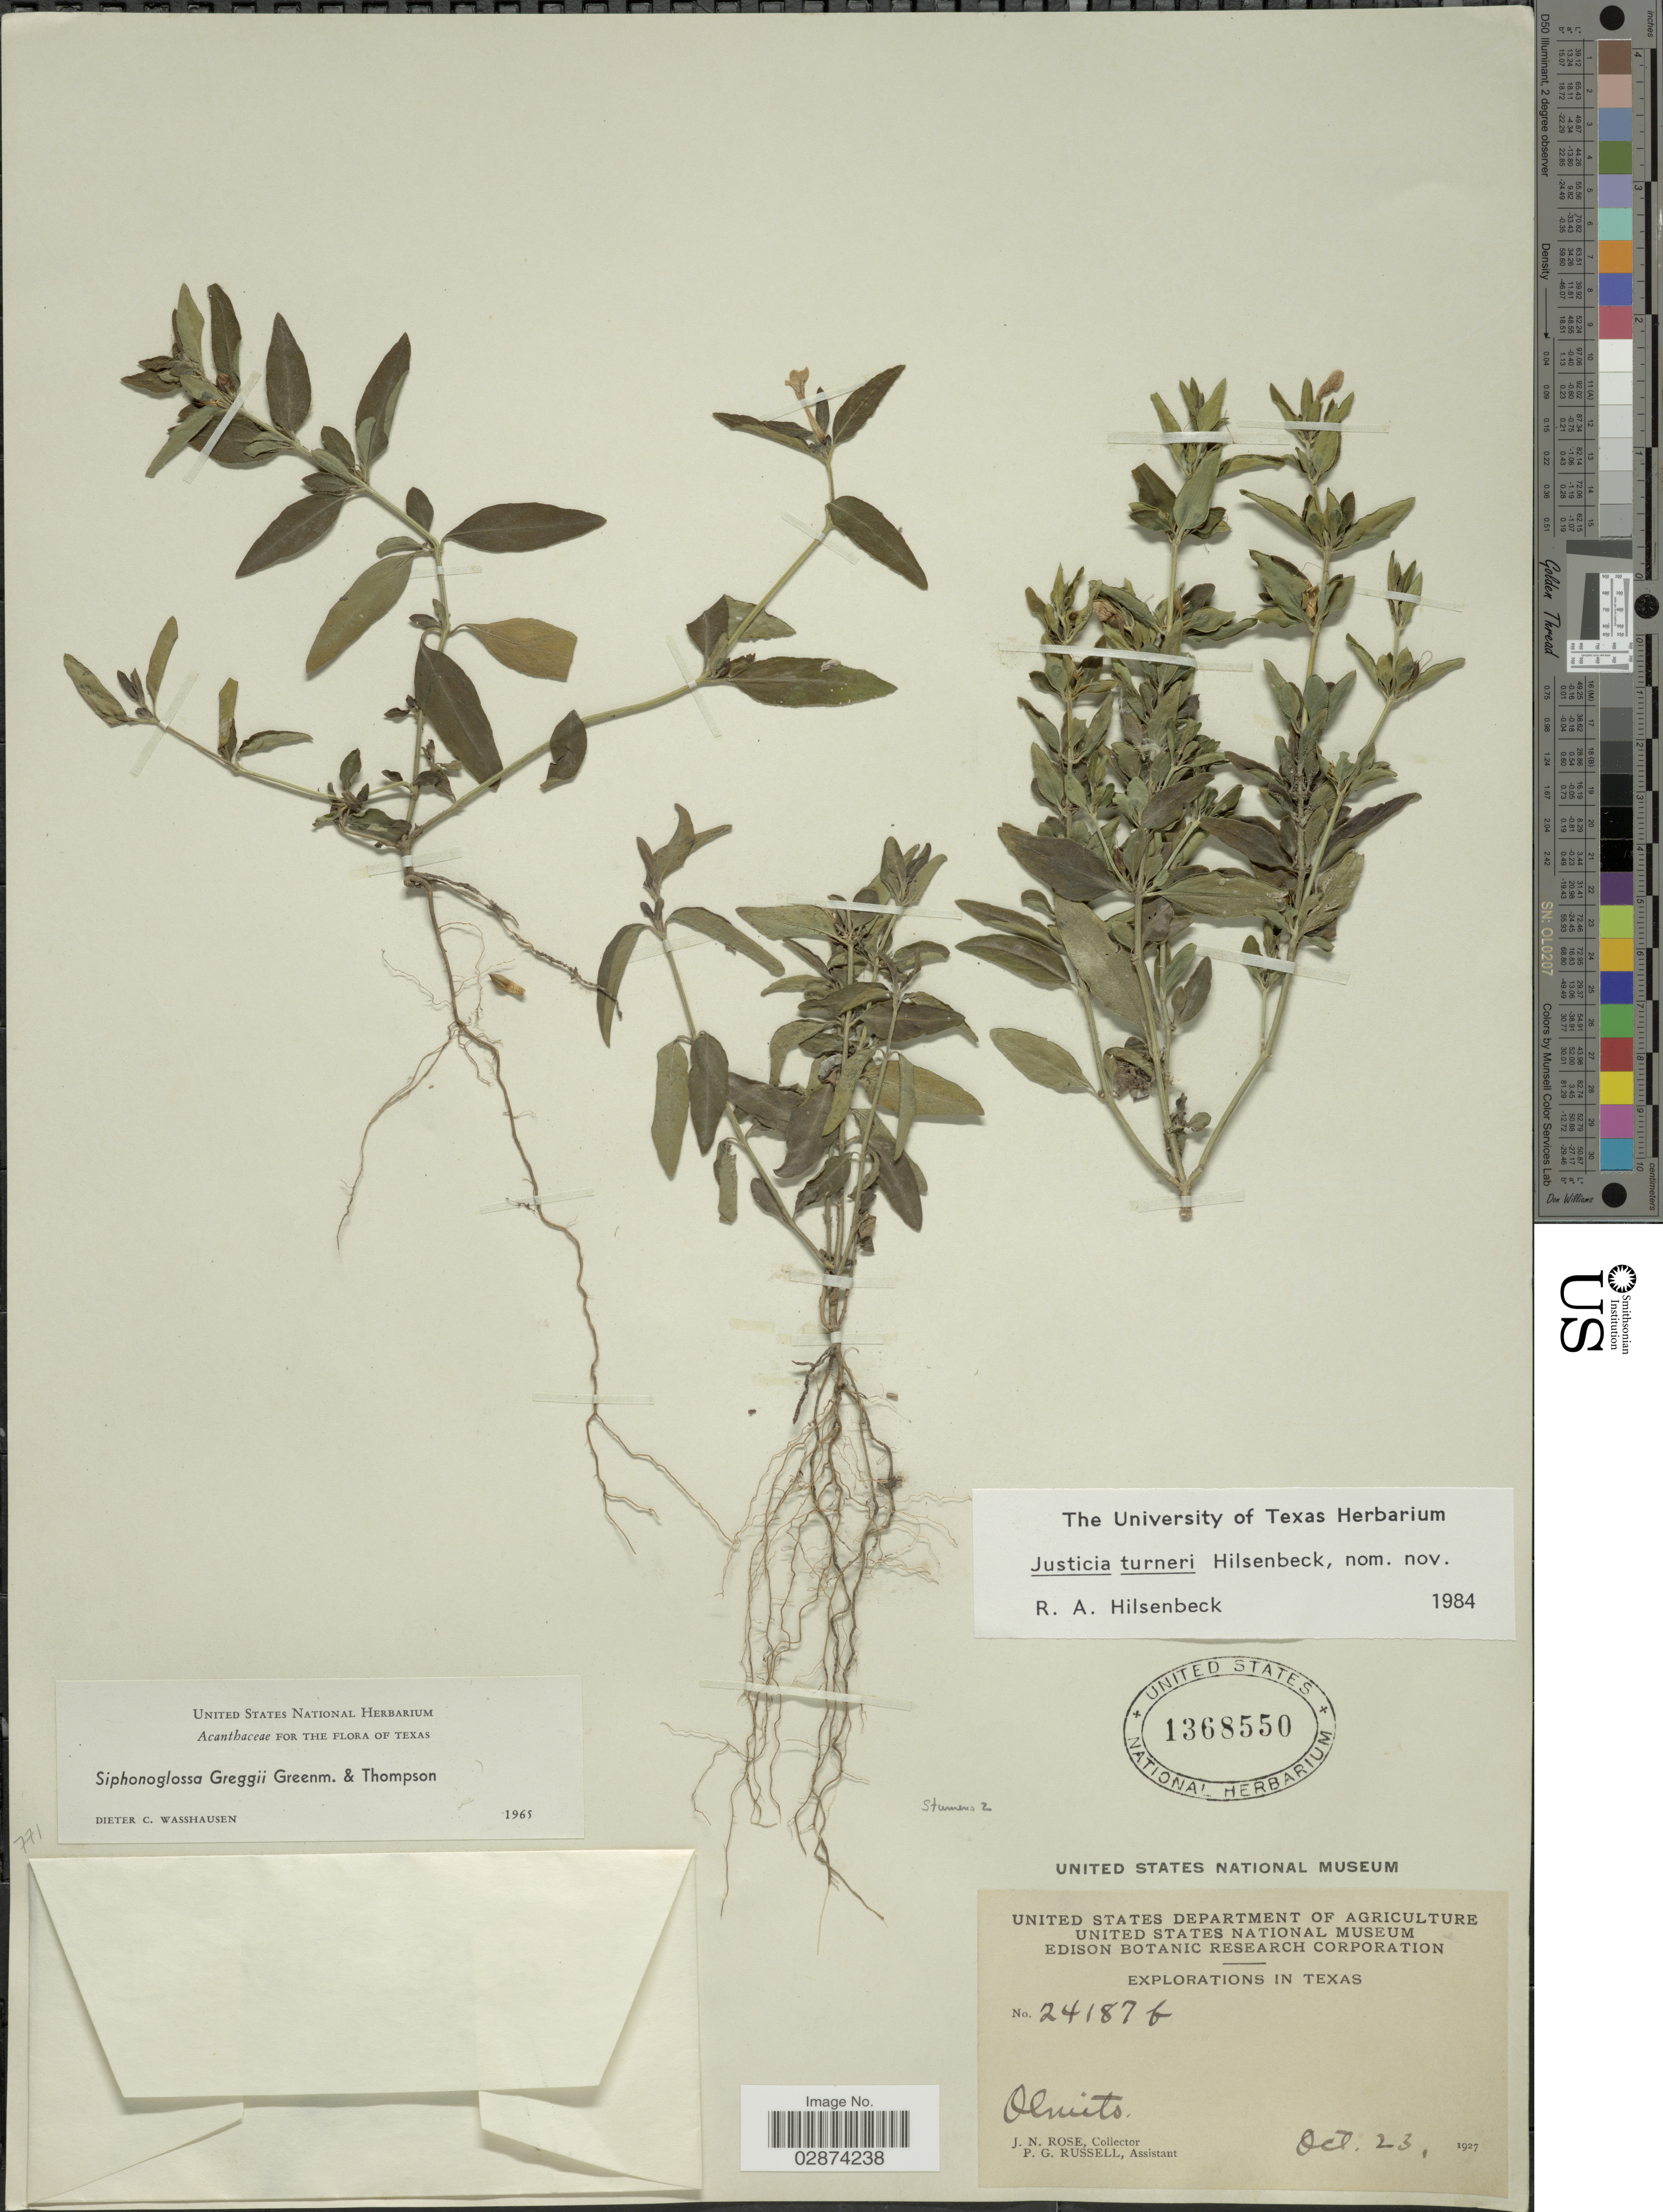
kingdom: Plantae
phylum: Tracheophyta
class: Magnoliopsida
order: Lamiales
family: Acanthaceae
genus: Justicia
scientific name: Justicia turneri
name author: Hilsenb.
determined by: Fisher, Amanda, (LOB), California State University, Long Beach (UNITED STATES)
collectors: J. N. Rose & P. G. Russell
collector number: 24187b*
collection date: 1927-10-23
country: United States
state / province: Texas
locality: Olmito.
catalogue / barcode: US 1368550